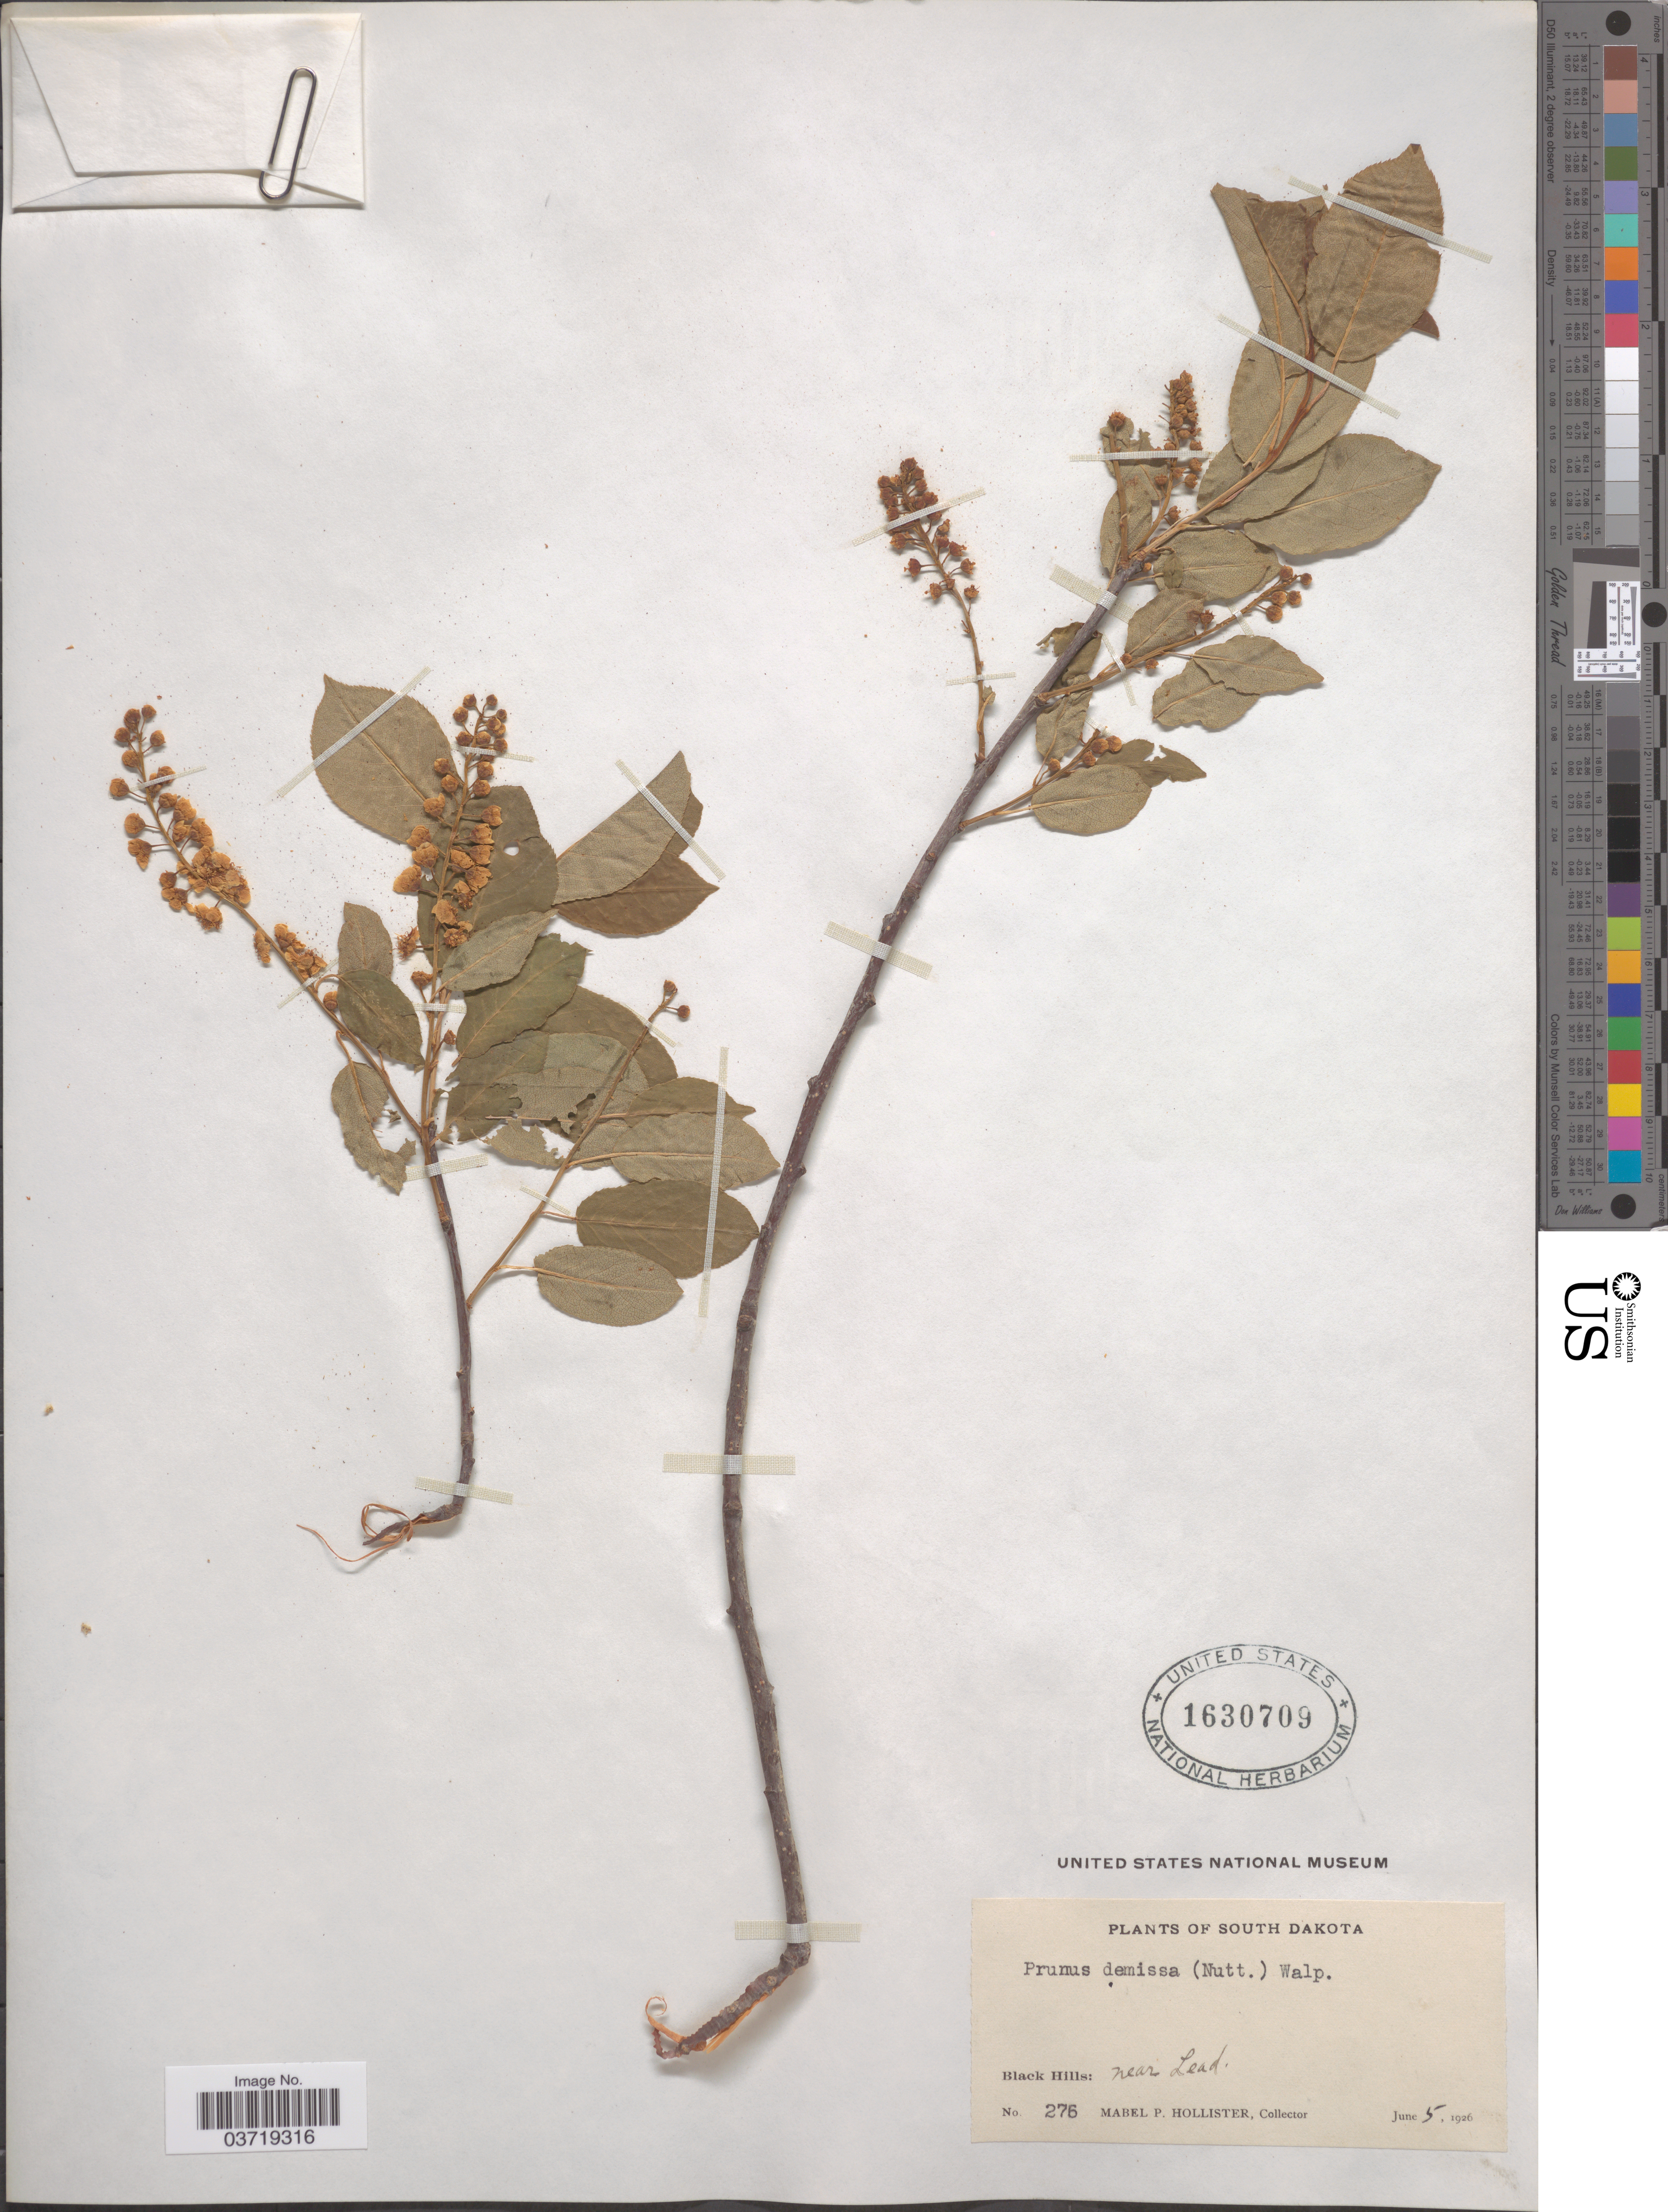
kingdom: Plantae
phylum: Tracheophyta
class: Magnoliopsida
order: Rosales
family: Rosaceae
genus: Prunus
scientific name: Prunus virginiana var. demissa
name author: (Nutt.) Torr.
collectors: M. Hollister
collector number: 276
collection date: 1926-06-05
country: United States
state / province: South Dakota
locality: Black Hills: near Lead.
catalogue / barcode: US 1630709